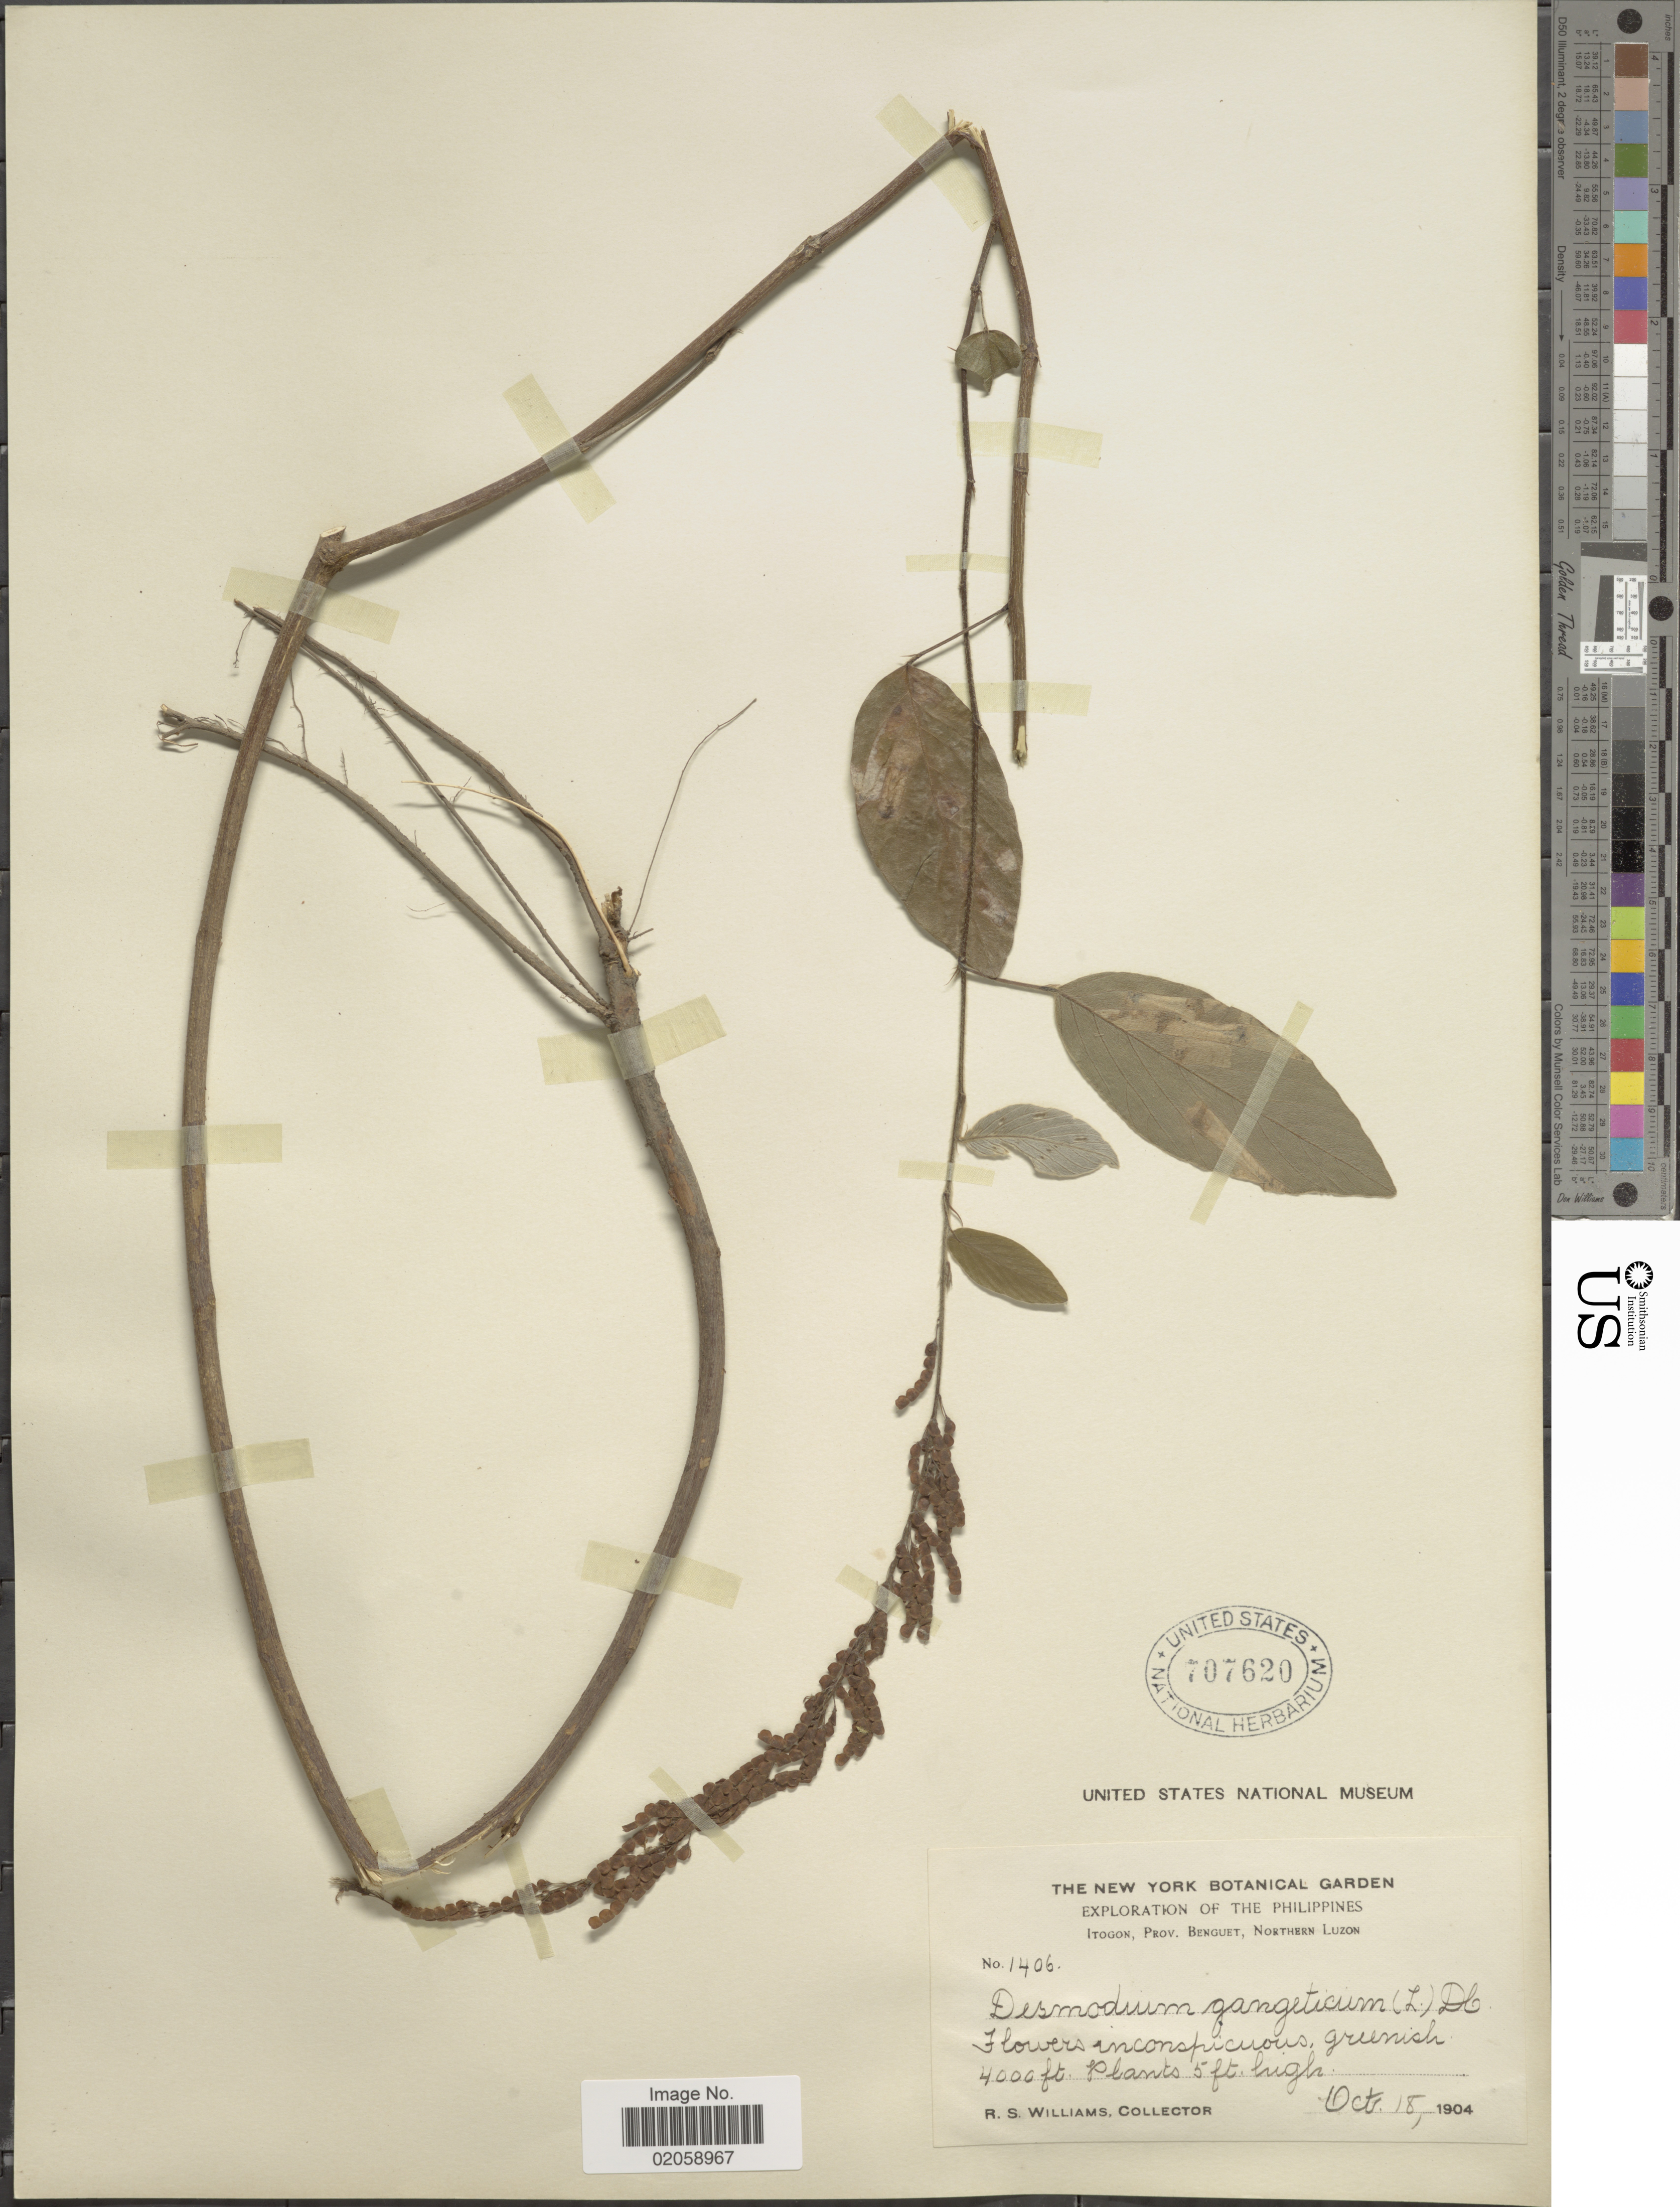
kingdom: Plantae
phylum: Tracheophyta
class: Magnoliopsida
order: Fabales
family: Fabaceae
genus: Pleurolobus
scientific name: Pleurolobus gangeticus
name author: (L.) J. St.-Hil. ex H. Ohashi & K. Ohashi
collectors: R. S. Williams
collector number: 1406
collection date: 1904-10-18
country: Philippines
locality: Itogon, Prov. Benguet, Northern Luzon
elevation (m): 1219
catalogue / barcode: US 707620